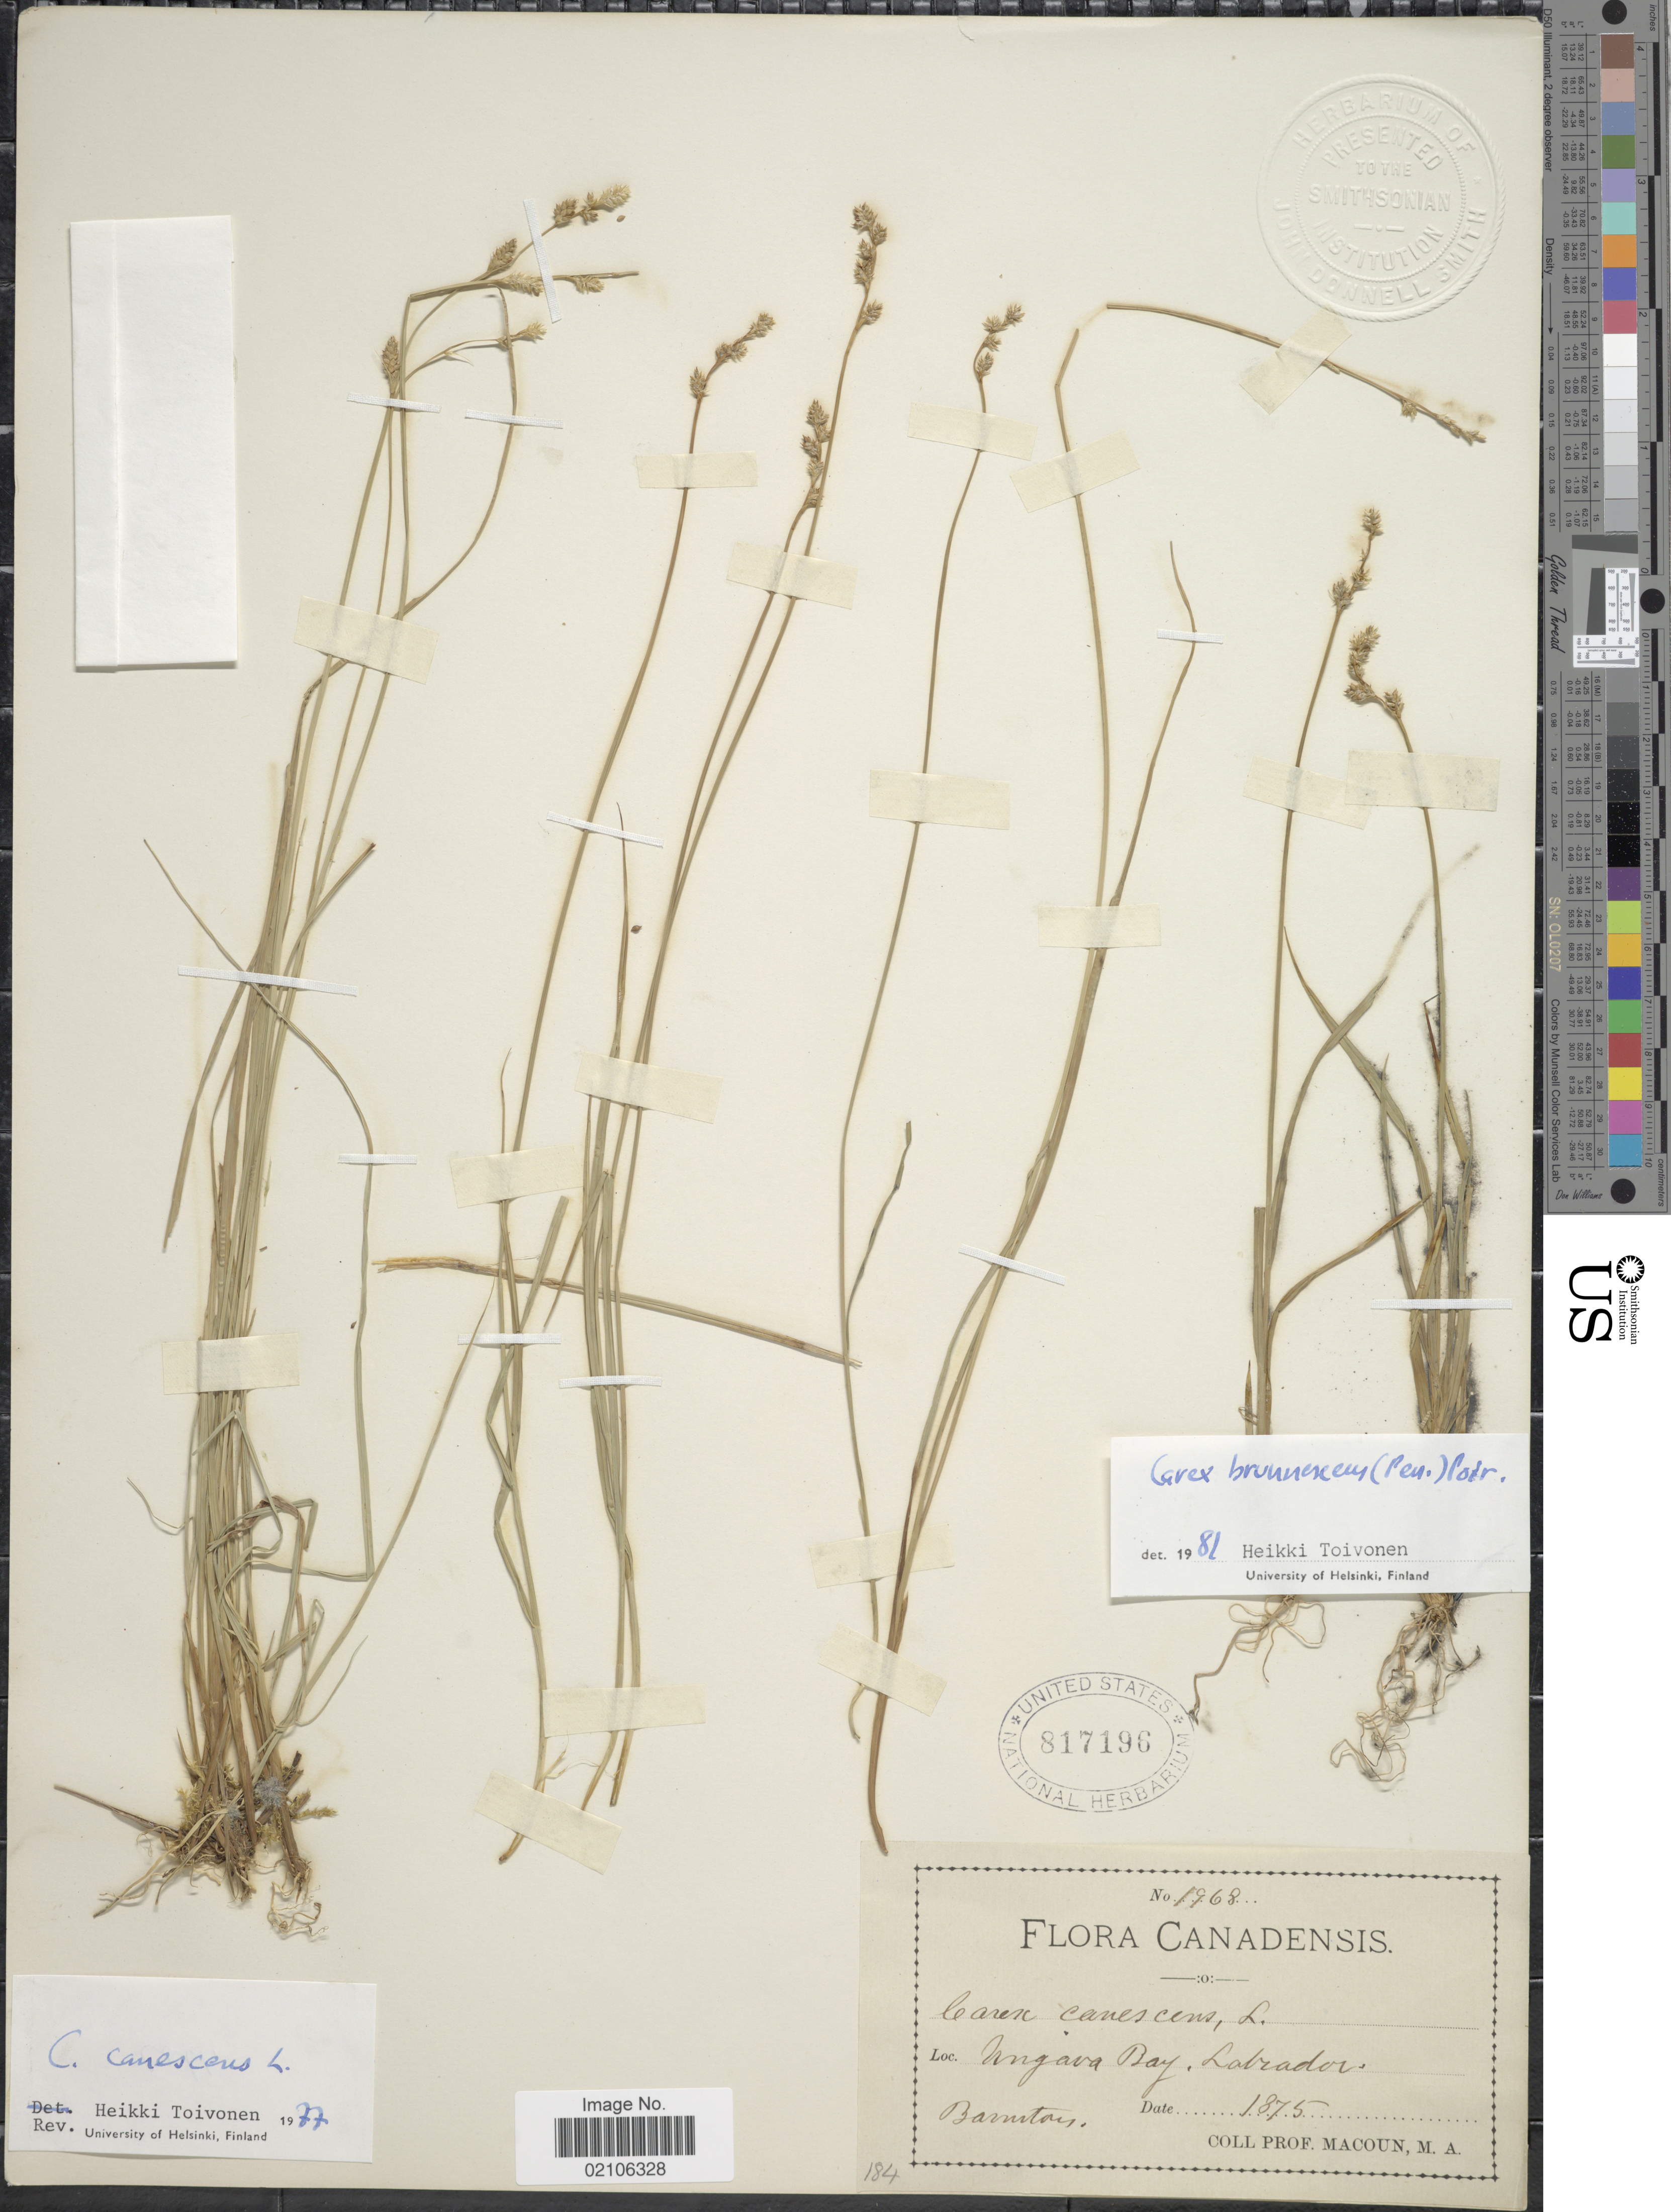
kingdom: Plantae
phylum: Tracheophyta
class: Liliopsida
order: Poales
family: Cyperaceae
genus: Carex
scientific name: Carex brunnescens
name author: (Pers.) Poir.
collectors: M. Macoun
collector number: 1968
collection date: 1875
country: Canada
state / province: Newfoundland and Labrador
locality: Labrador, Ungava Bay, Barmtan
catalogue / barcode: US 817196